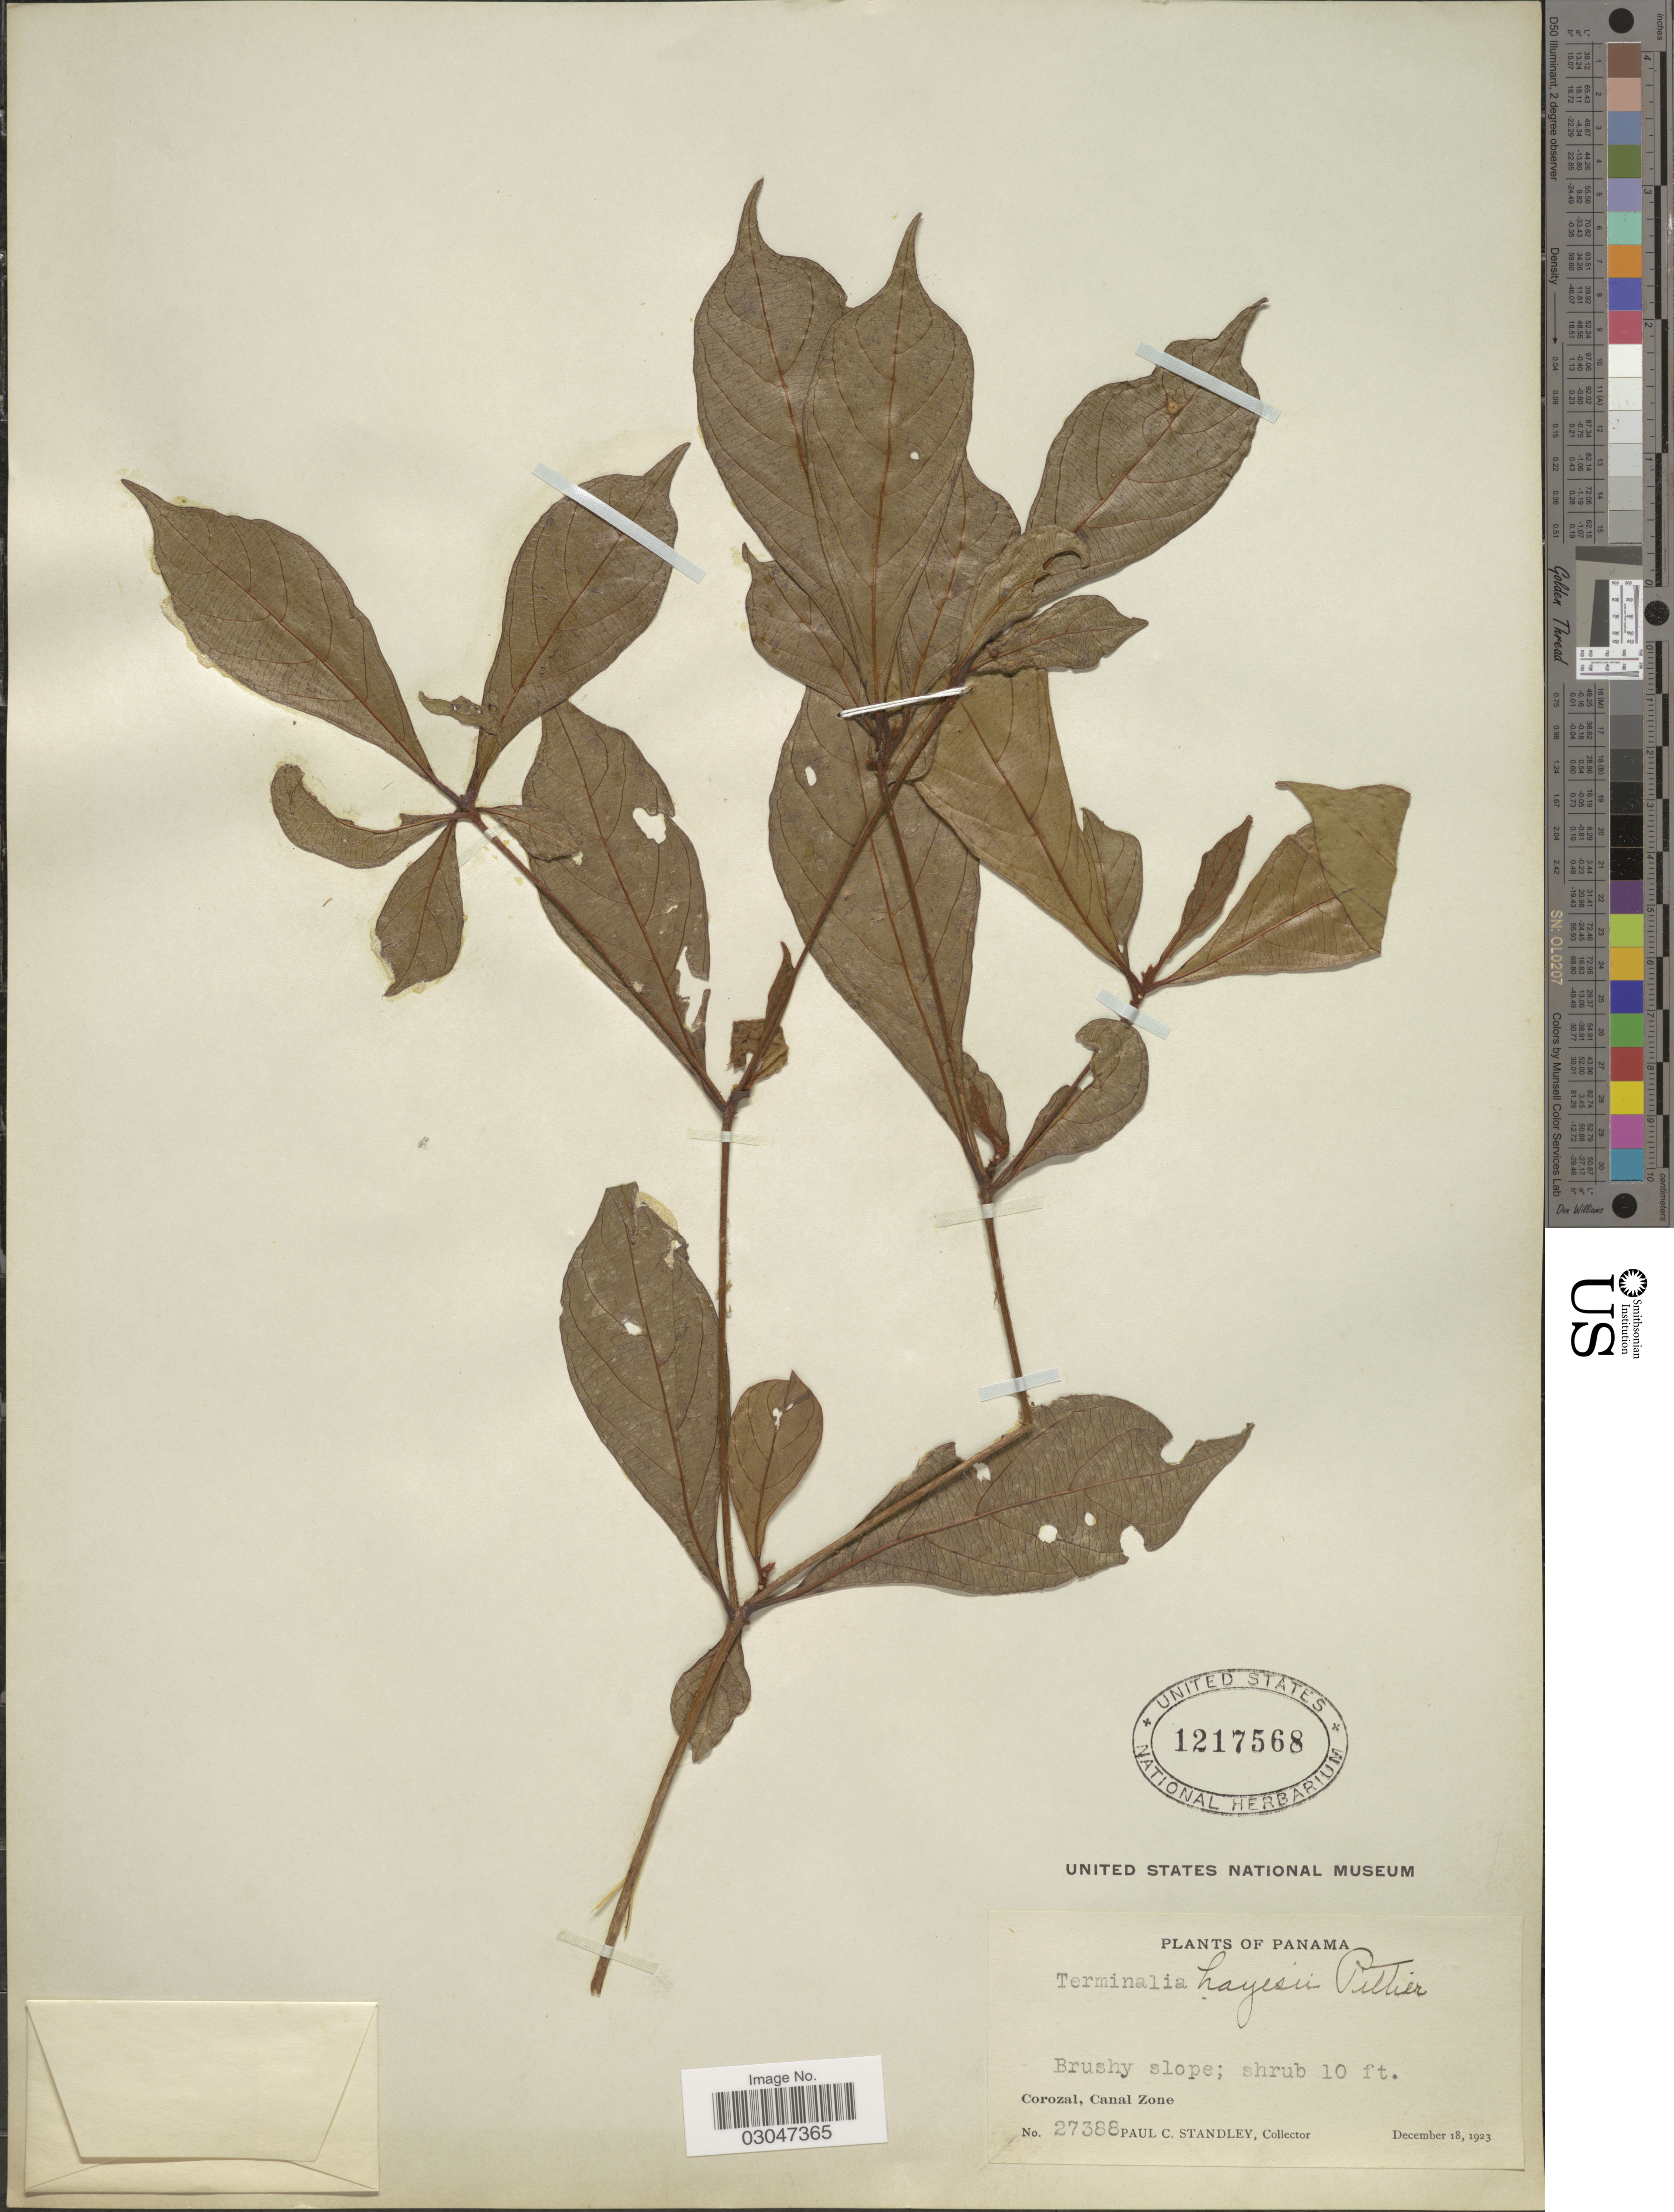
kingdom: Plantae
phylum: Tracheophyta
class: Magnoliopsida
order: Myrtales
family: Combretaceae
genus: Terminalia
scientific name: Terminalia amazonia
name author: (J.F. Gmel.) Exell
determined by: Stace, C. A.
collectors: P. C. Standley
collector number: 27388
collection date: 1923-12-18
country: Panama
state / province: Colón / Panamá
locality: Corozal, Canal Zone.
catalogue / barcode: US 1217568